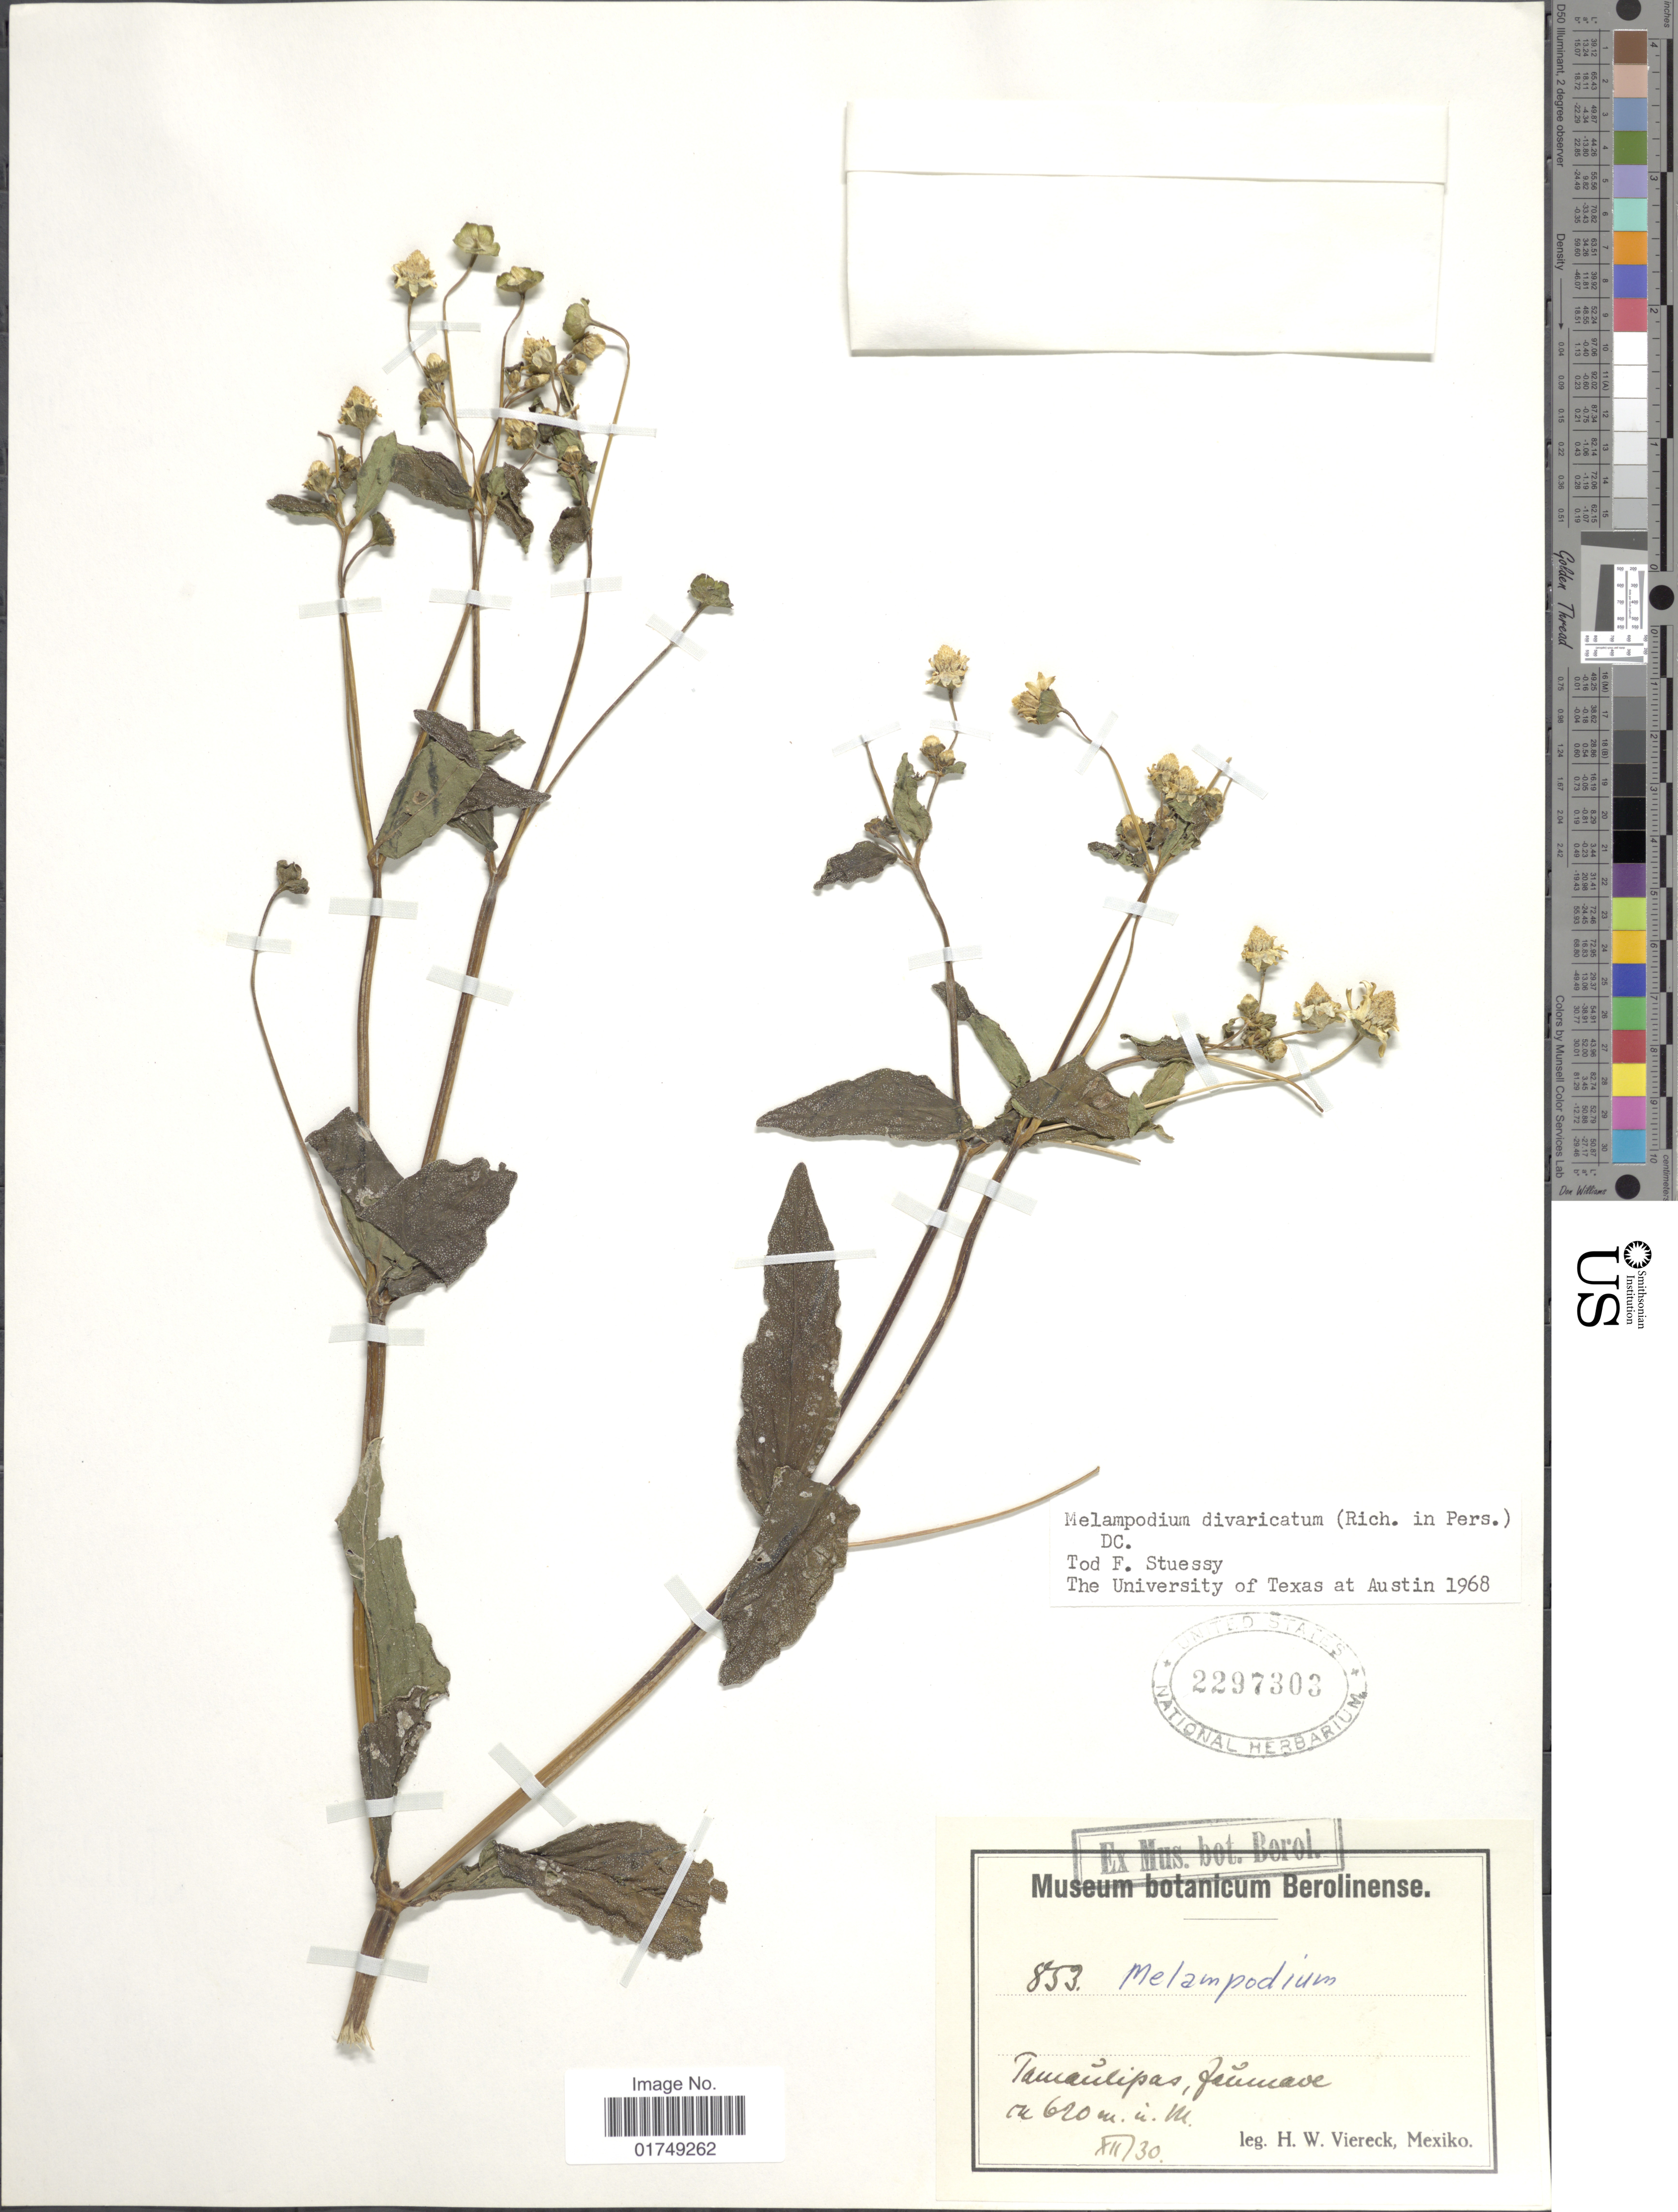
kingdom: Plantae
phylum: Tracheophyta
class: Magnoliopsida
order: Asterales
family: Asteraceae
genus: Melampodium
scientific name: Melampodium divaricatum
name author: (Rich.) DC.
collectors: H. W. Viereck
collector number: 853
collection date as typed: Transcribed d/m/y: /12/30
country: Mexico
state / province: Tamaulipas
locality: Jaumave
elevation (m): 620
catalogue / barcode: US 2297303